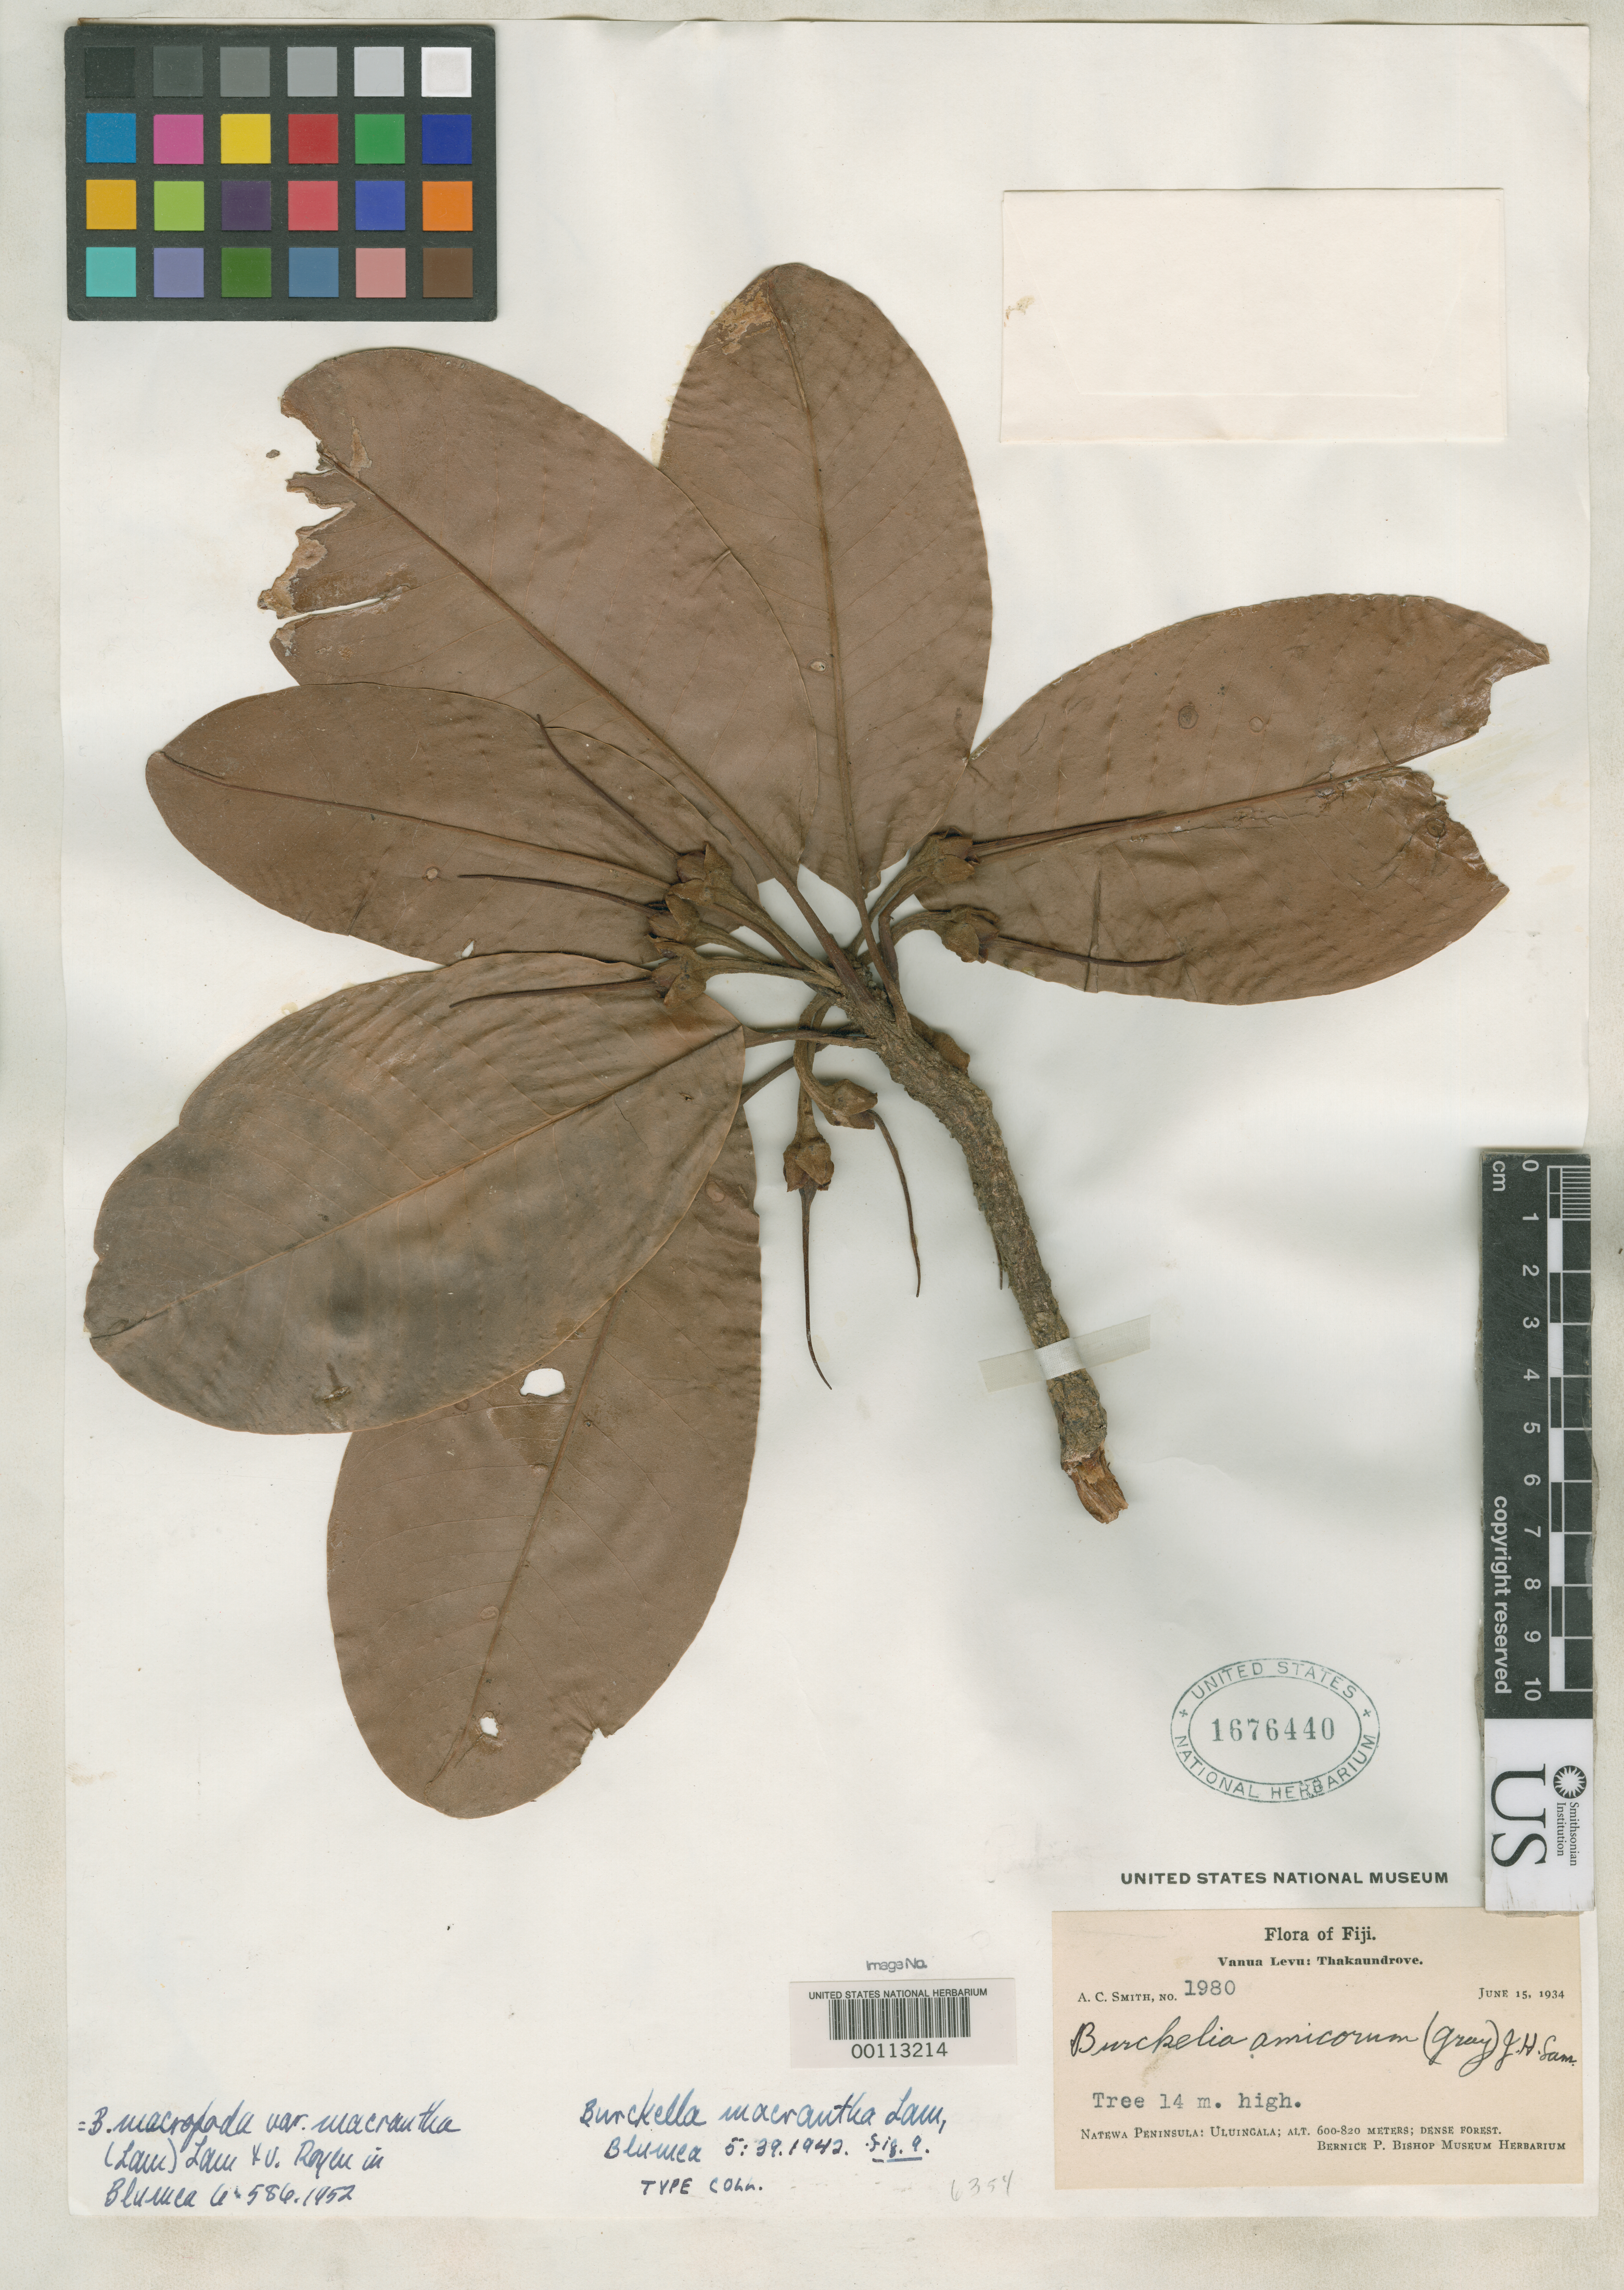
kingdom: Plantae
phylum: Tracheophyta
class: Magnoliopsida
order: Ericales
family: Sapotaceae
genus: Burckella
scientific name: Burckella macrantha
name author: H.J. Lam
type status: Isotype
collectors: A. C. Smith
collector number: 1980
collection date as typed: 15 Jun 1934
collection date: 1934-06-15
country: Fiji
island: Vanua Levu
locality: Thakaundrove. [Vanua Levu Group]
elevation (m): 600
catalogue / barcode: US 1676440